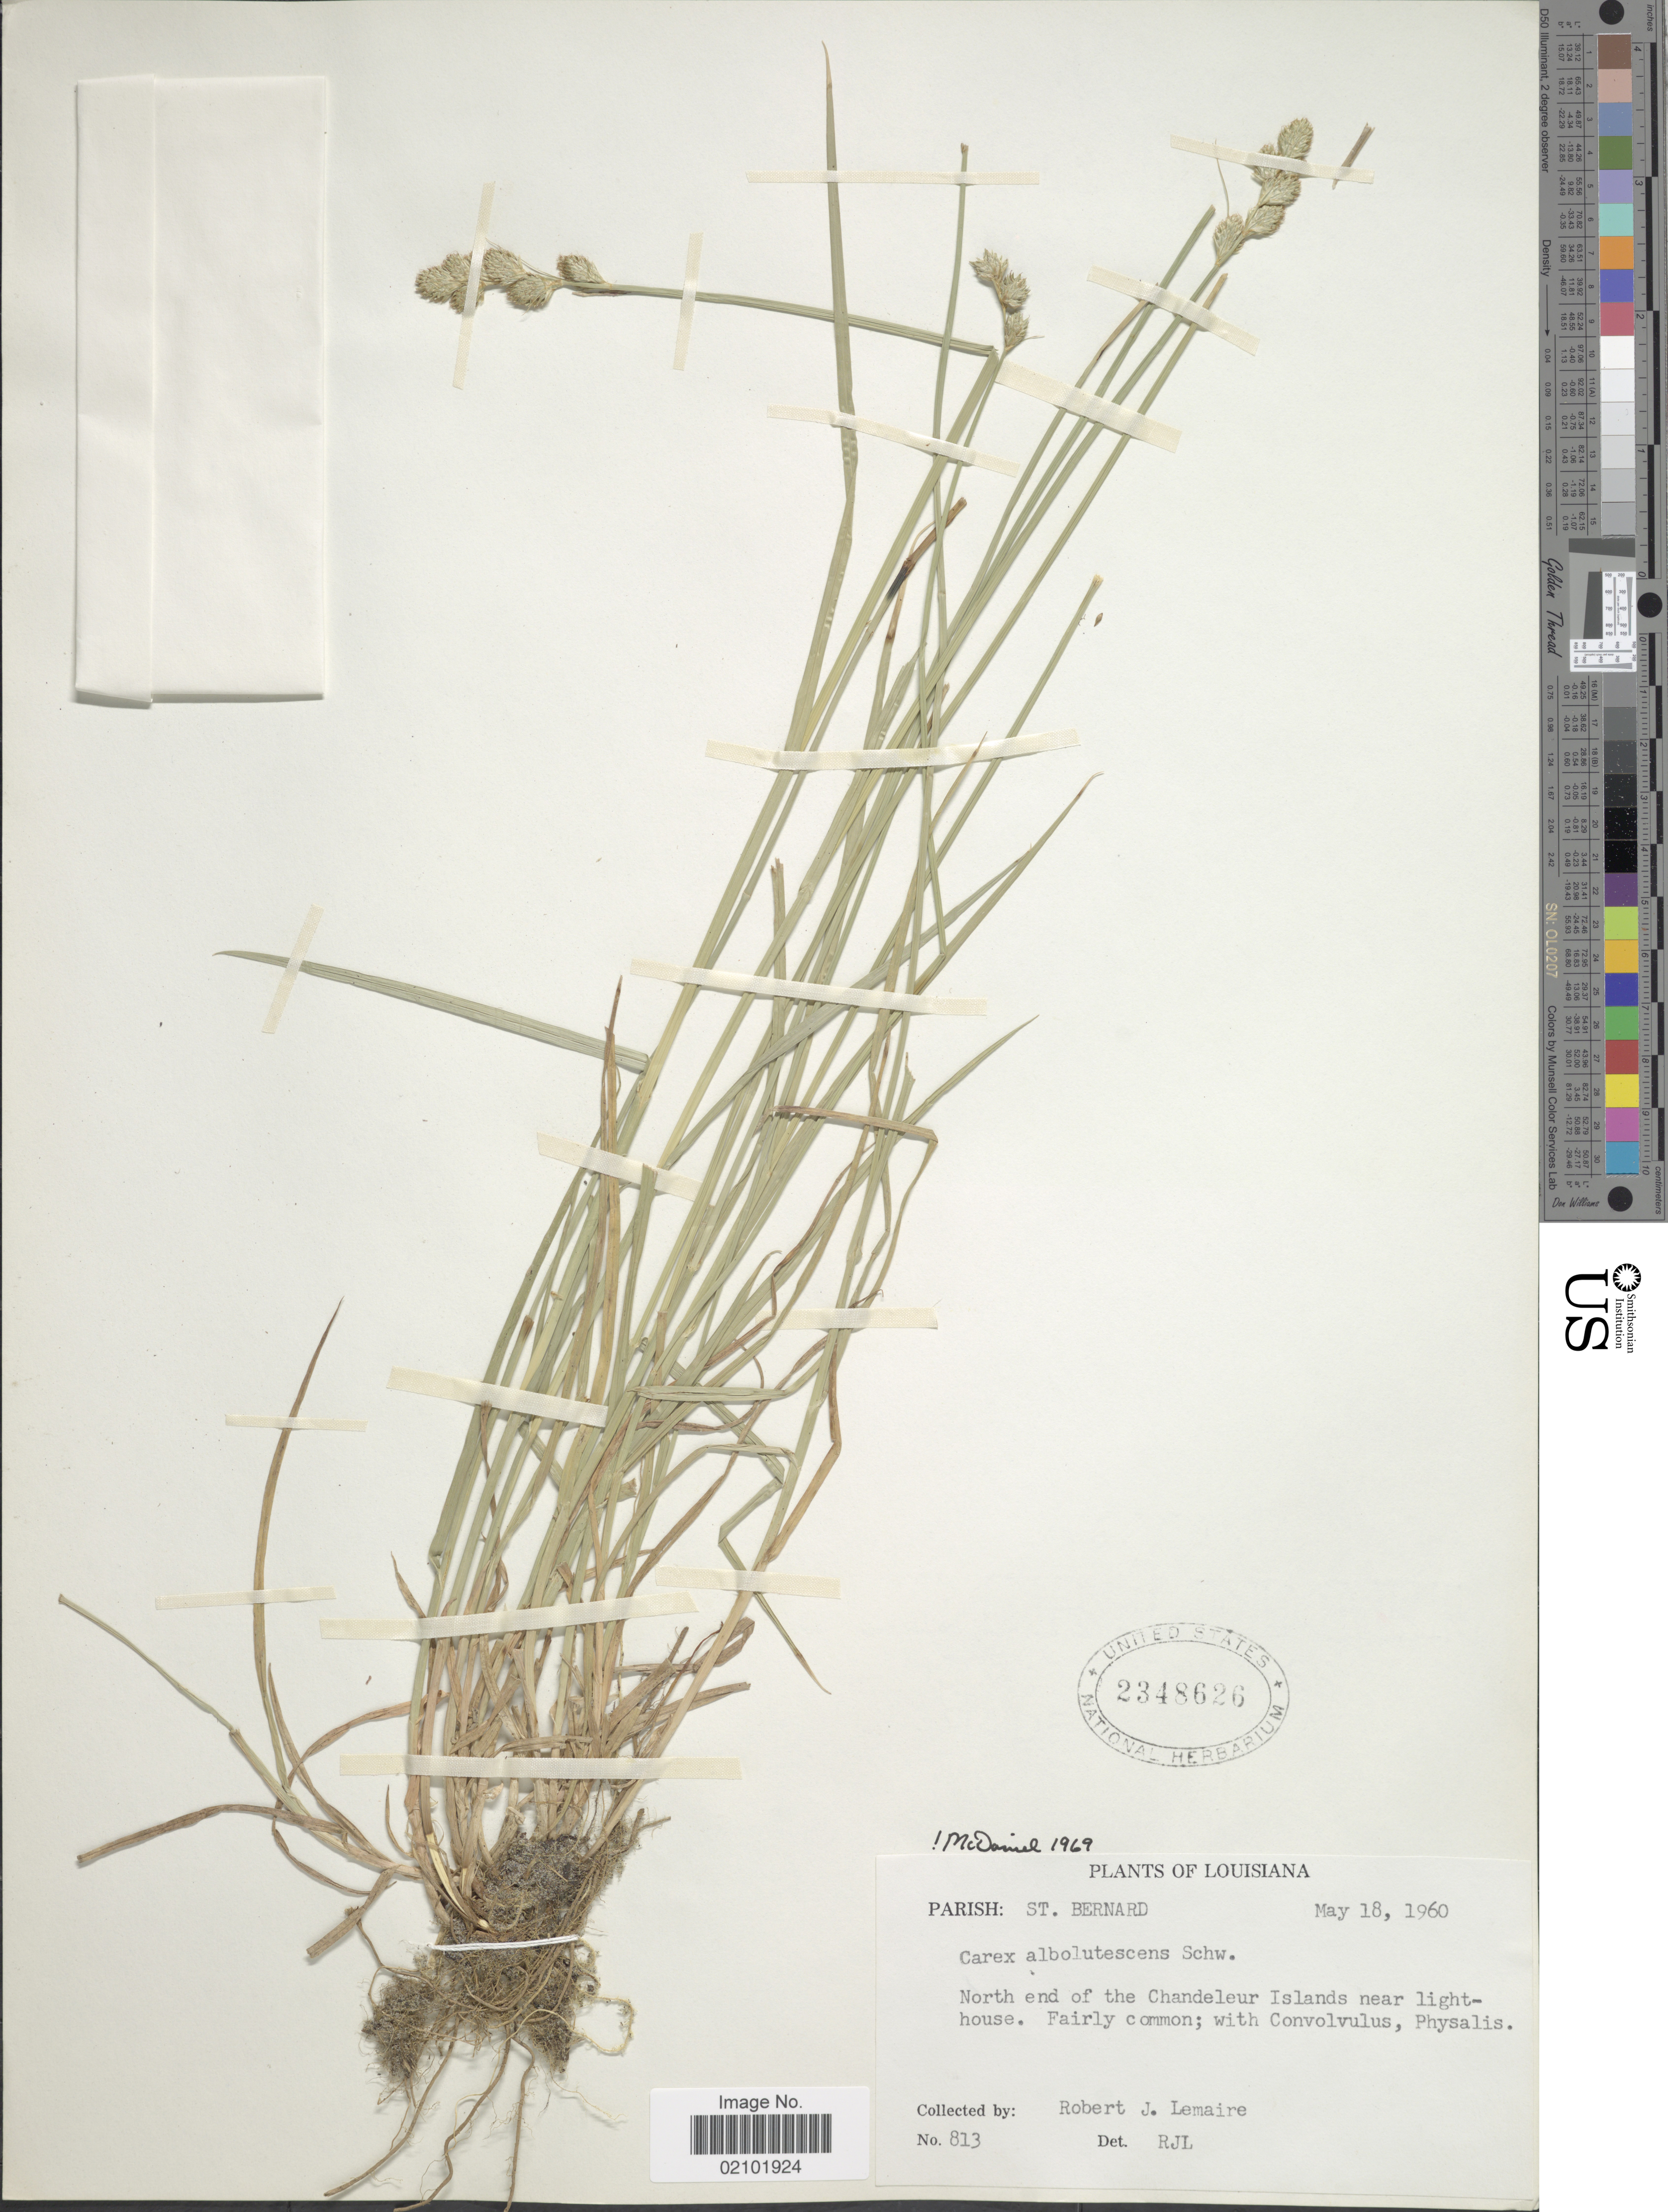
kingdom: Plantae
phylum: Tracheophyta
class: Liliopsida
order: Poales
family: Cyperaceae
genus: Carex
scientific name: Carex albolutescens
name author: Schwein.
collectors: R. J. Lemaire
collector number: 813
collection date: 1960-05-18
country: United States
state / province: Louisiana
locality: Parish: St. Bernard. North end of the Chandeleur Islands near lighthouse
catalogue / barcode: US 2348626